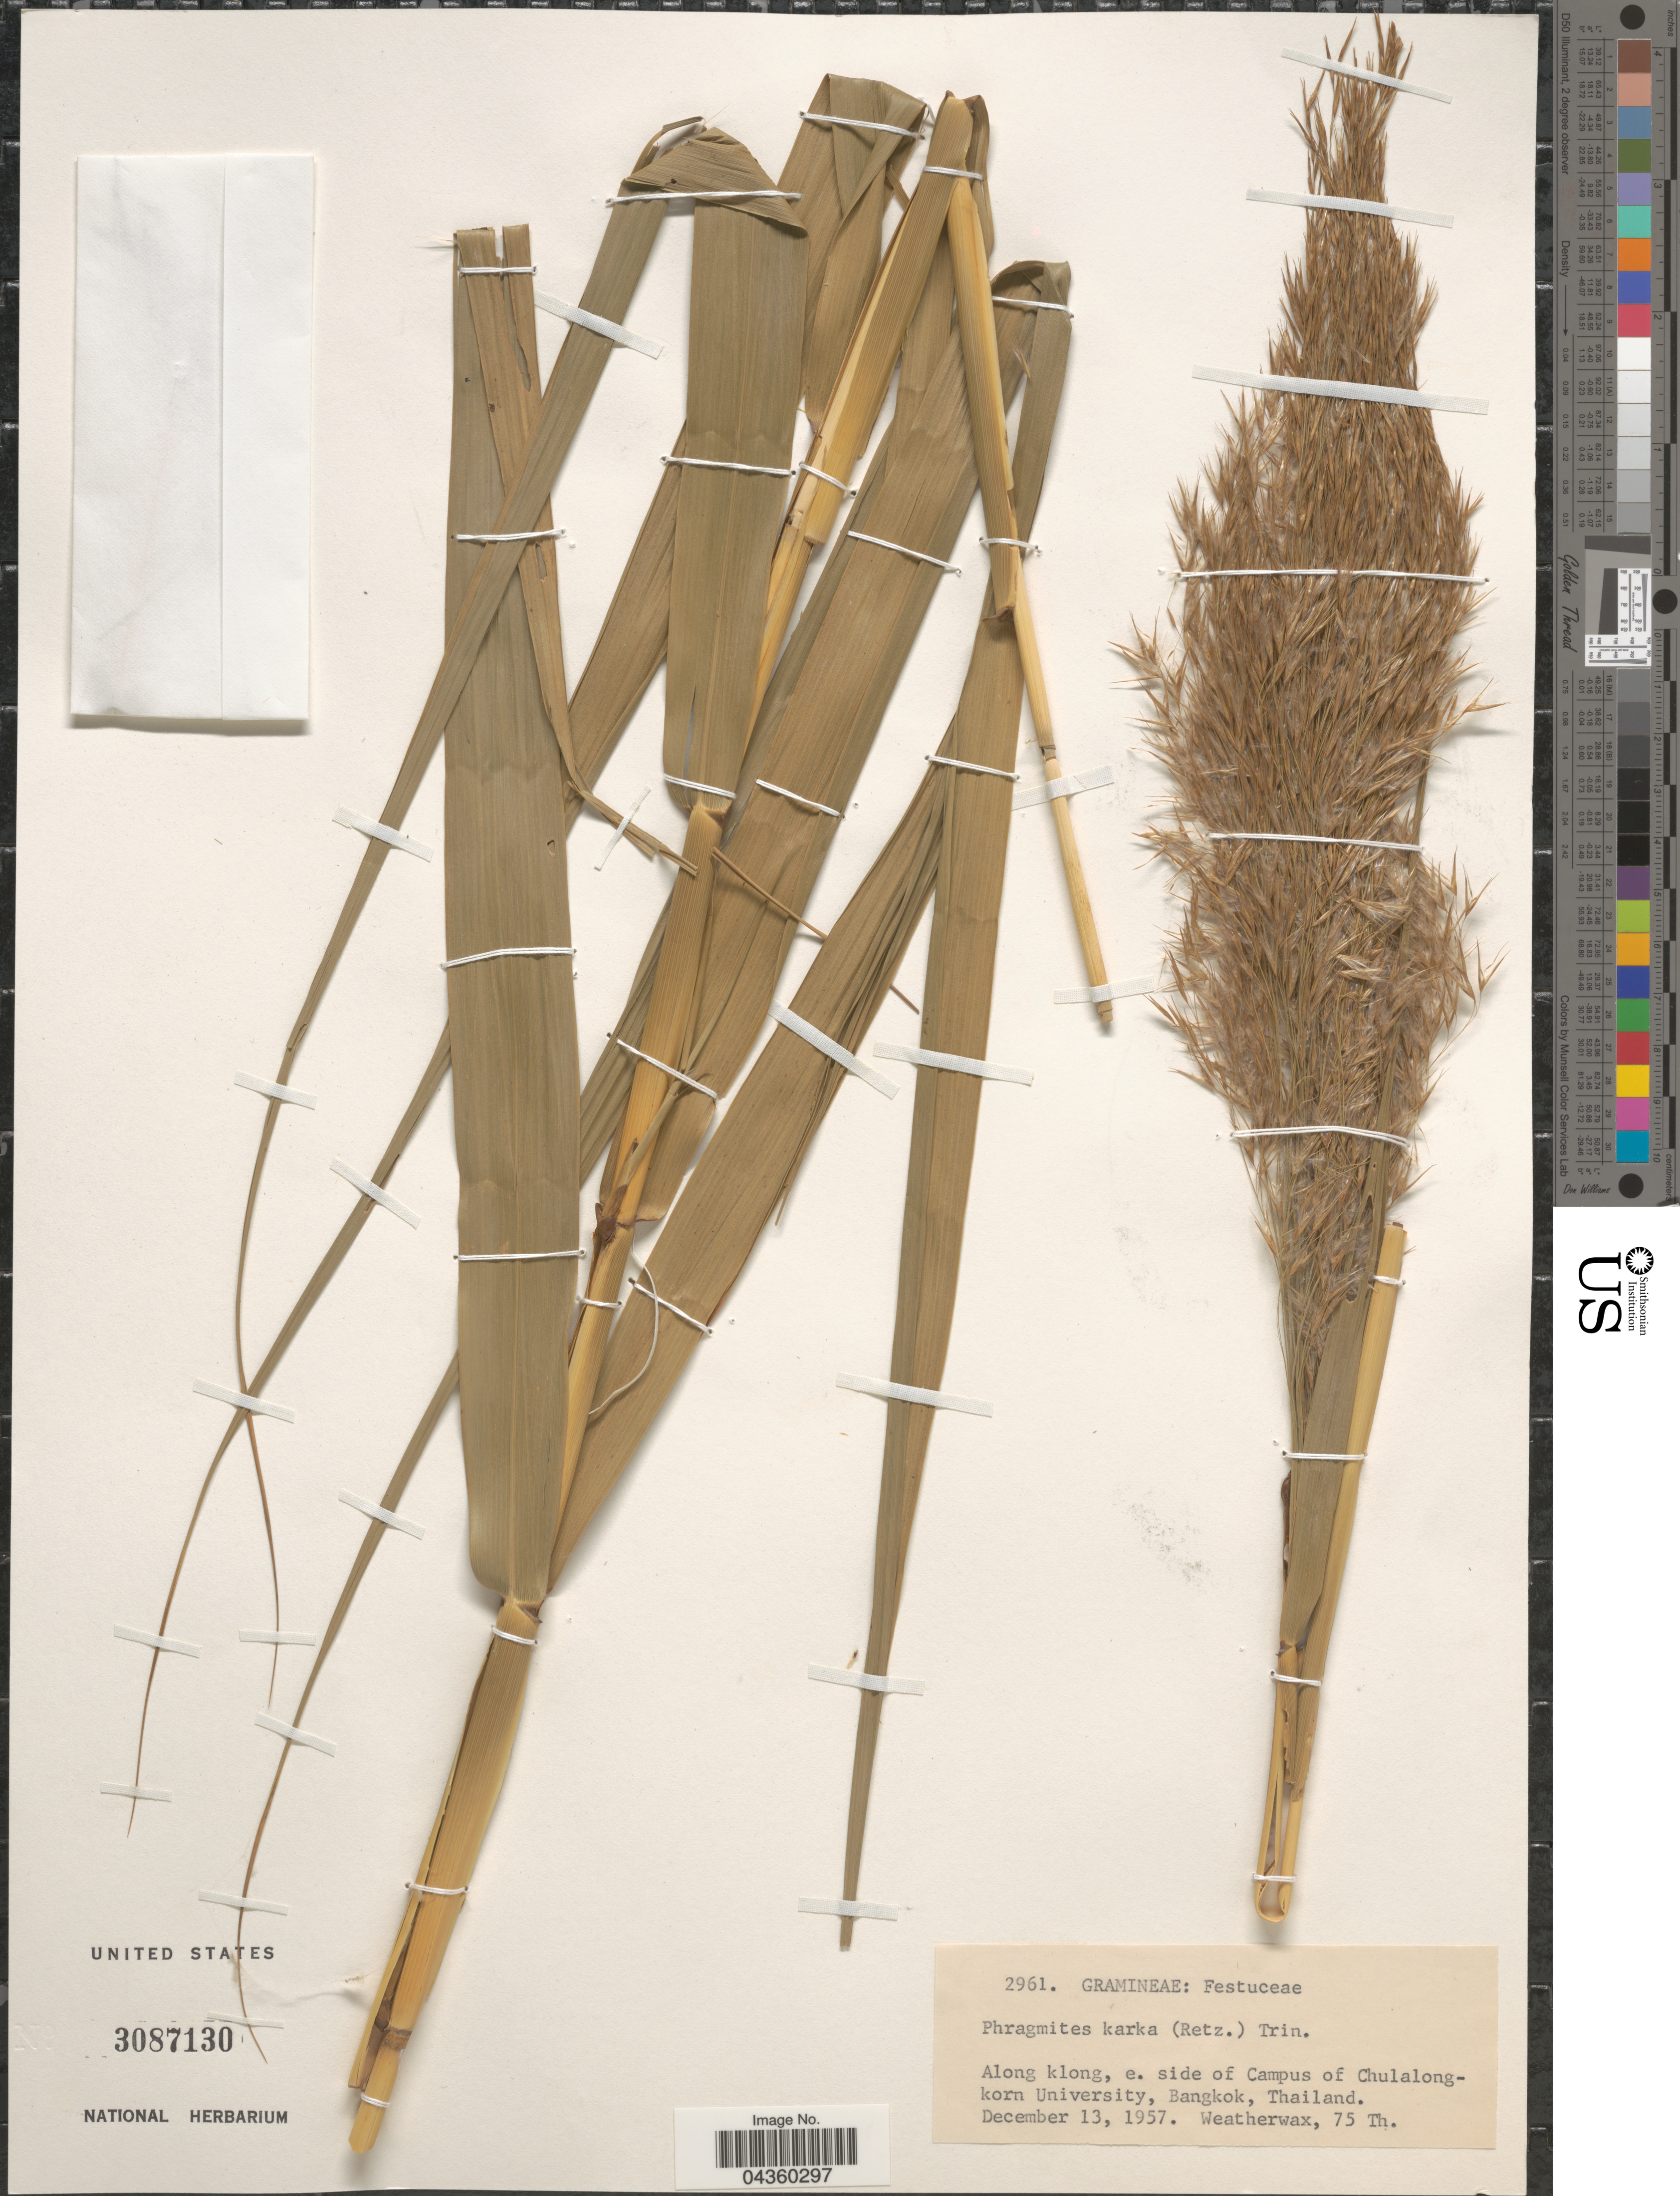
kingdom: Plantae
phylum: Tracheophyta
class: Liliopsida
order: Poales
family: Poaceae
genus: Phragmites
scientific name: Phragmites karka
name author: (Retz.) Trin. ex Steud.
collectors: -. Weatherwax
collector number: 75Th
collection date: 1957-12-13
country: Thailand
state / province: Bangkok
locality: Along klong, e. side of Campus of Chulalongkorn University.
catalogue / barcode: US 3087130